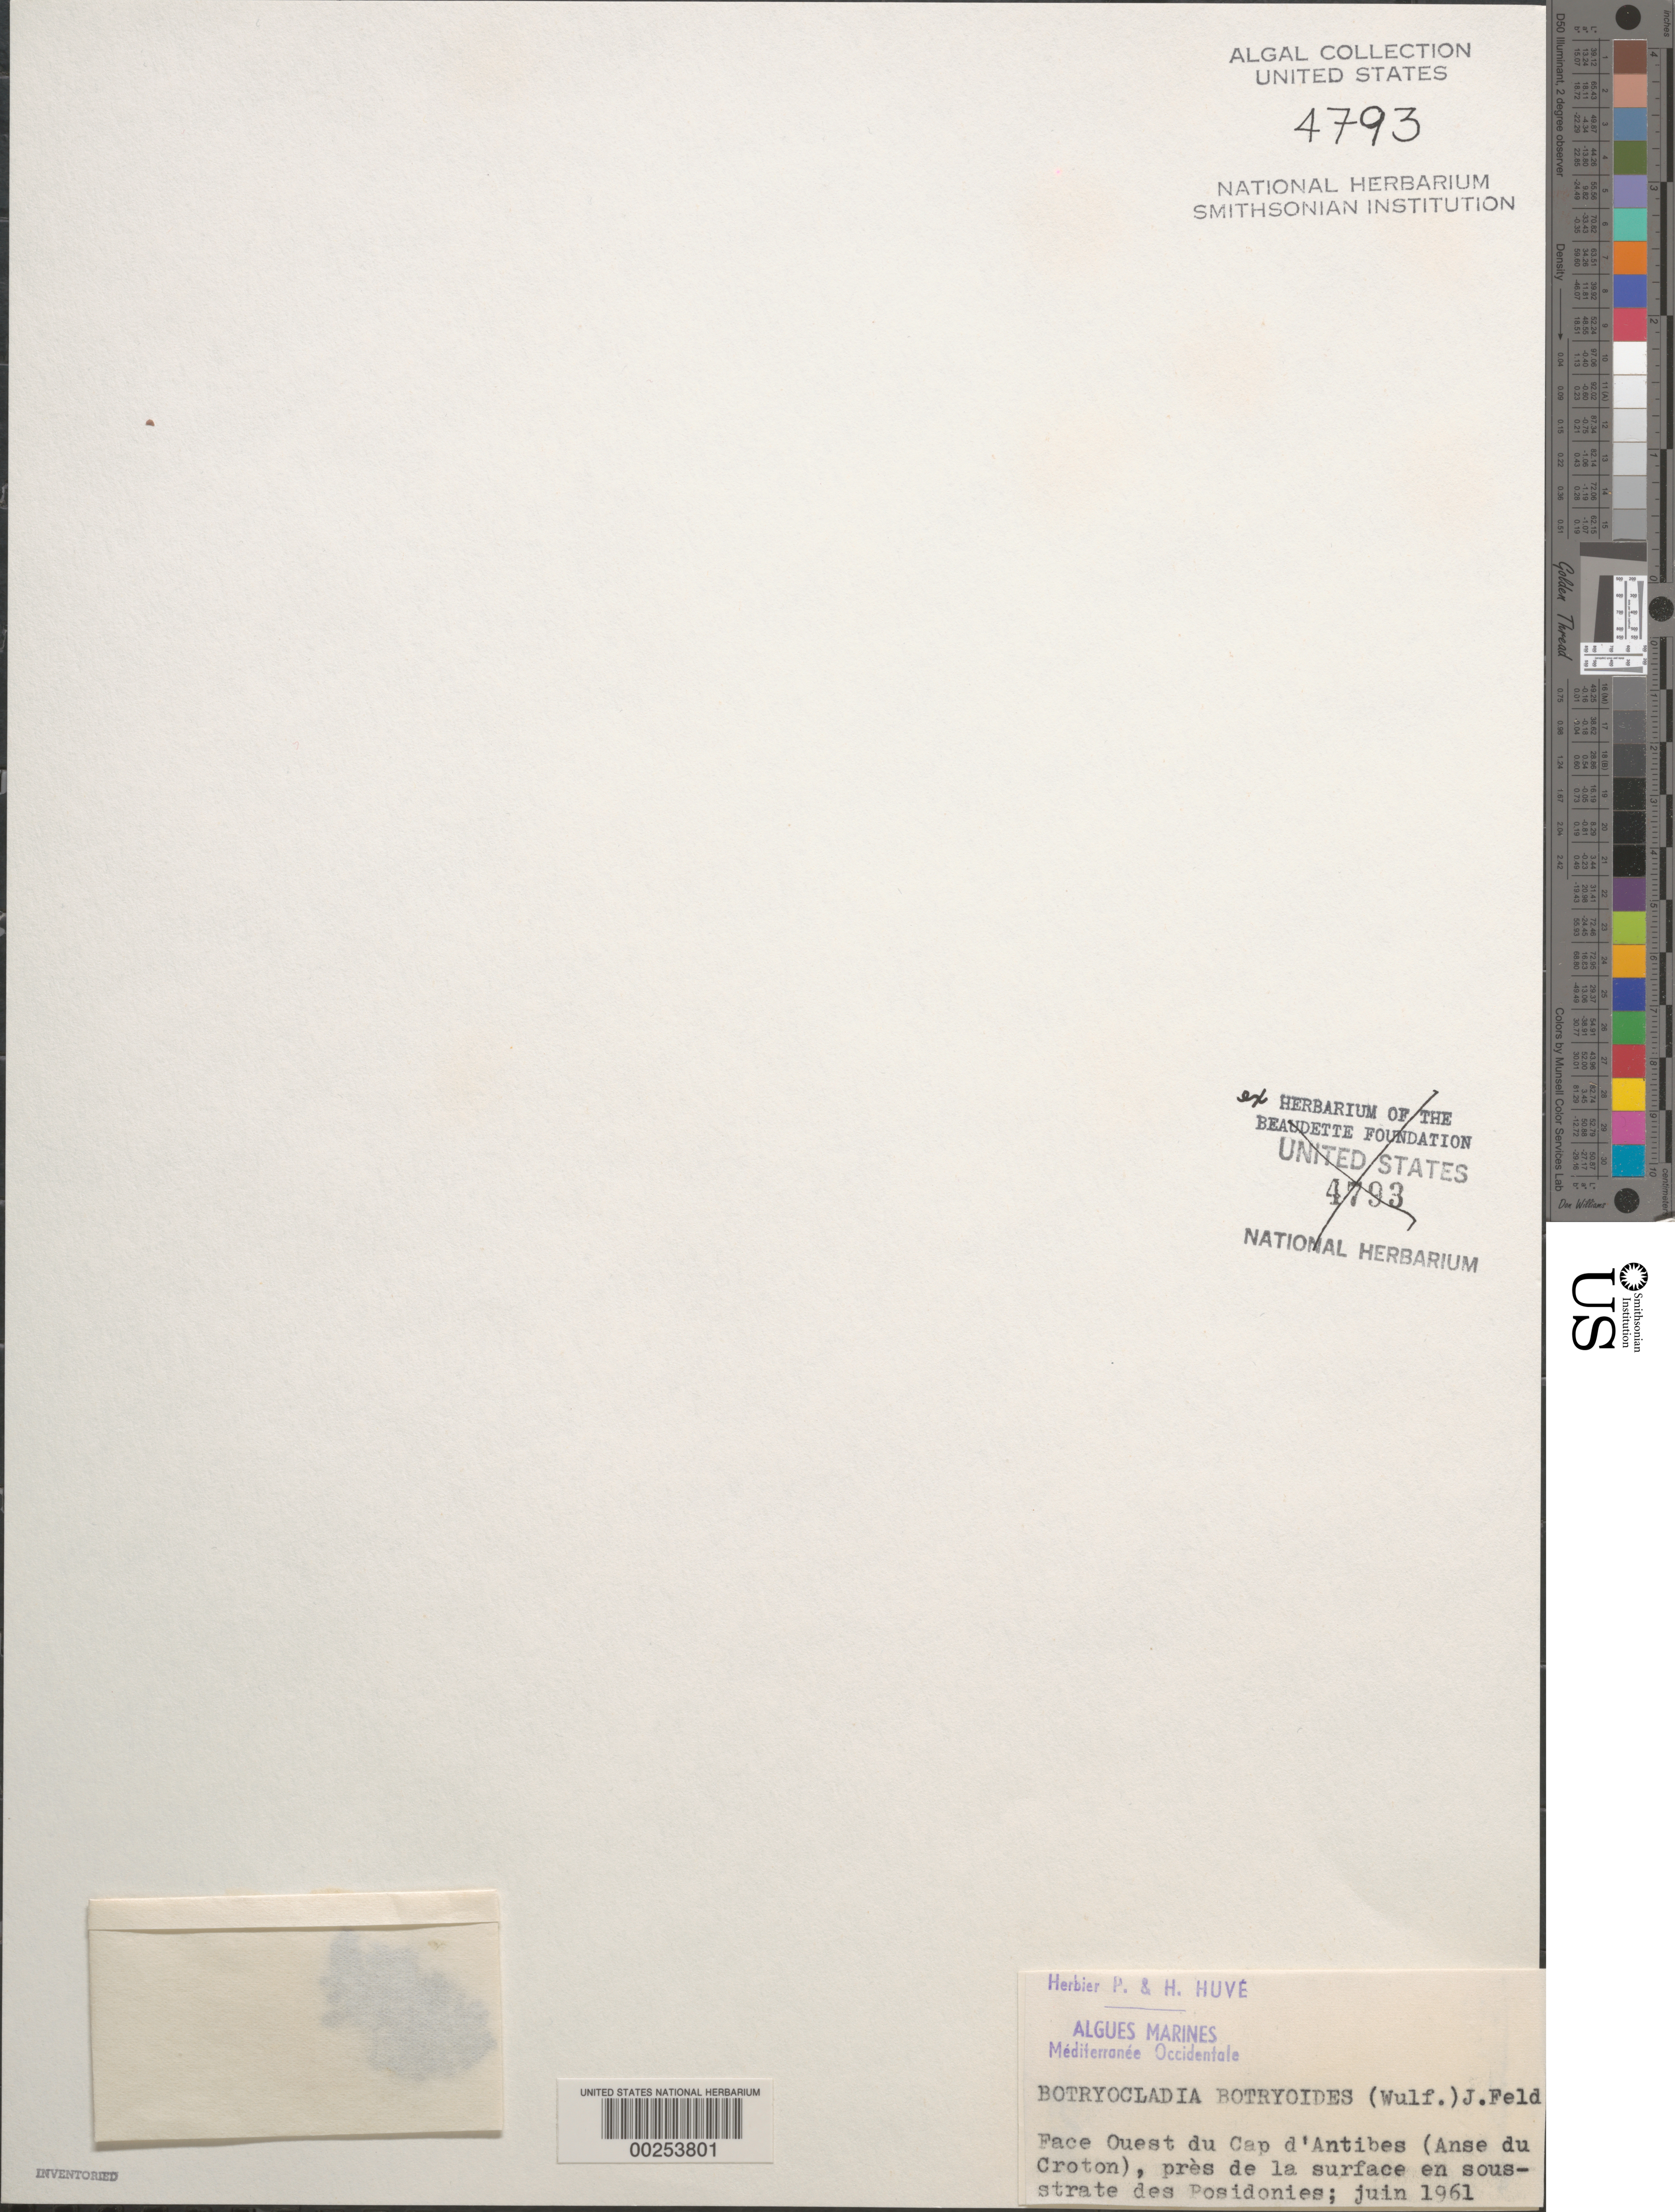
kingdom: Plantae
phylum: Rhodophyta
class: Florideophyceae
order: Rhodymeniales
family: Rhodymeniaceae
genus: Botryocladia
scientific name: Botryocladia botryoides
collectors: P. Huve & H. Huve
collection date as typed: Jun 1961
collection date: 1961-06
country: France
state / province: Provence-Alpes-Côte d'Azur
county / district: Alpes-Maritimes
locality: Anse du Croton, Cap d'Antibes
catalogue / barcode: US 4793